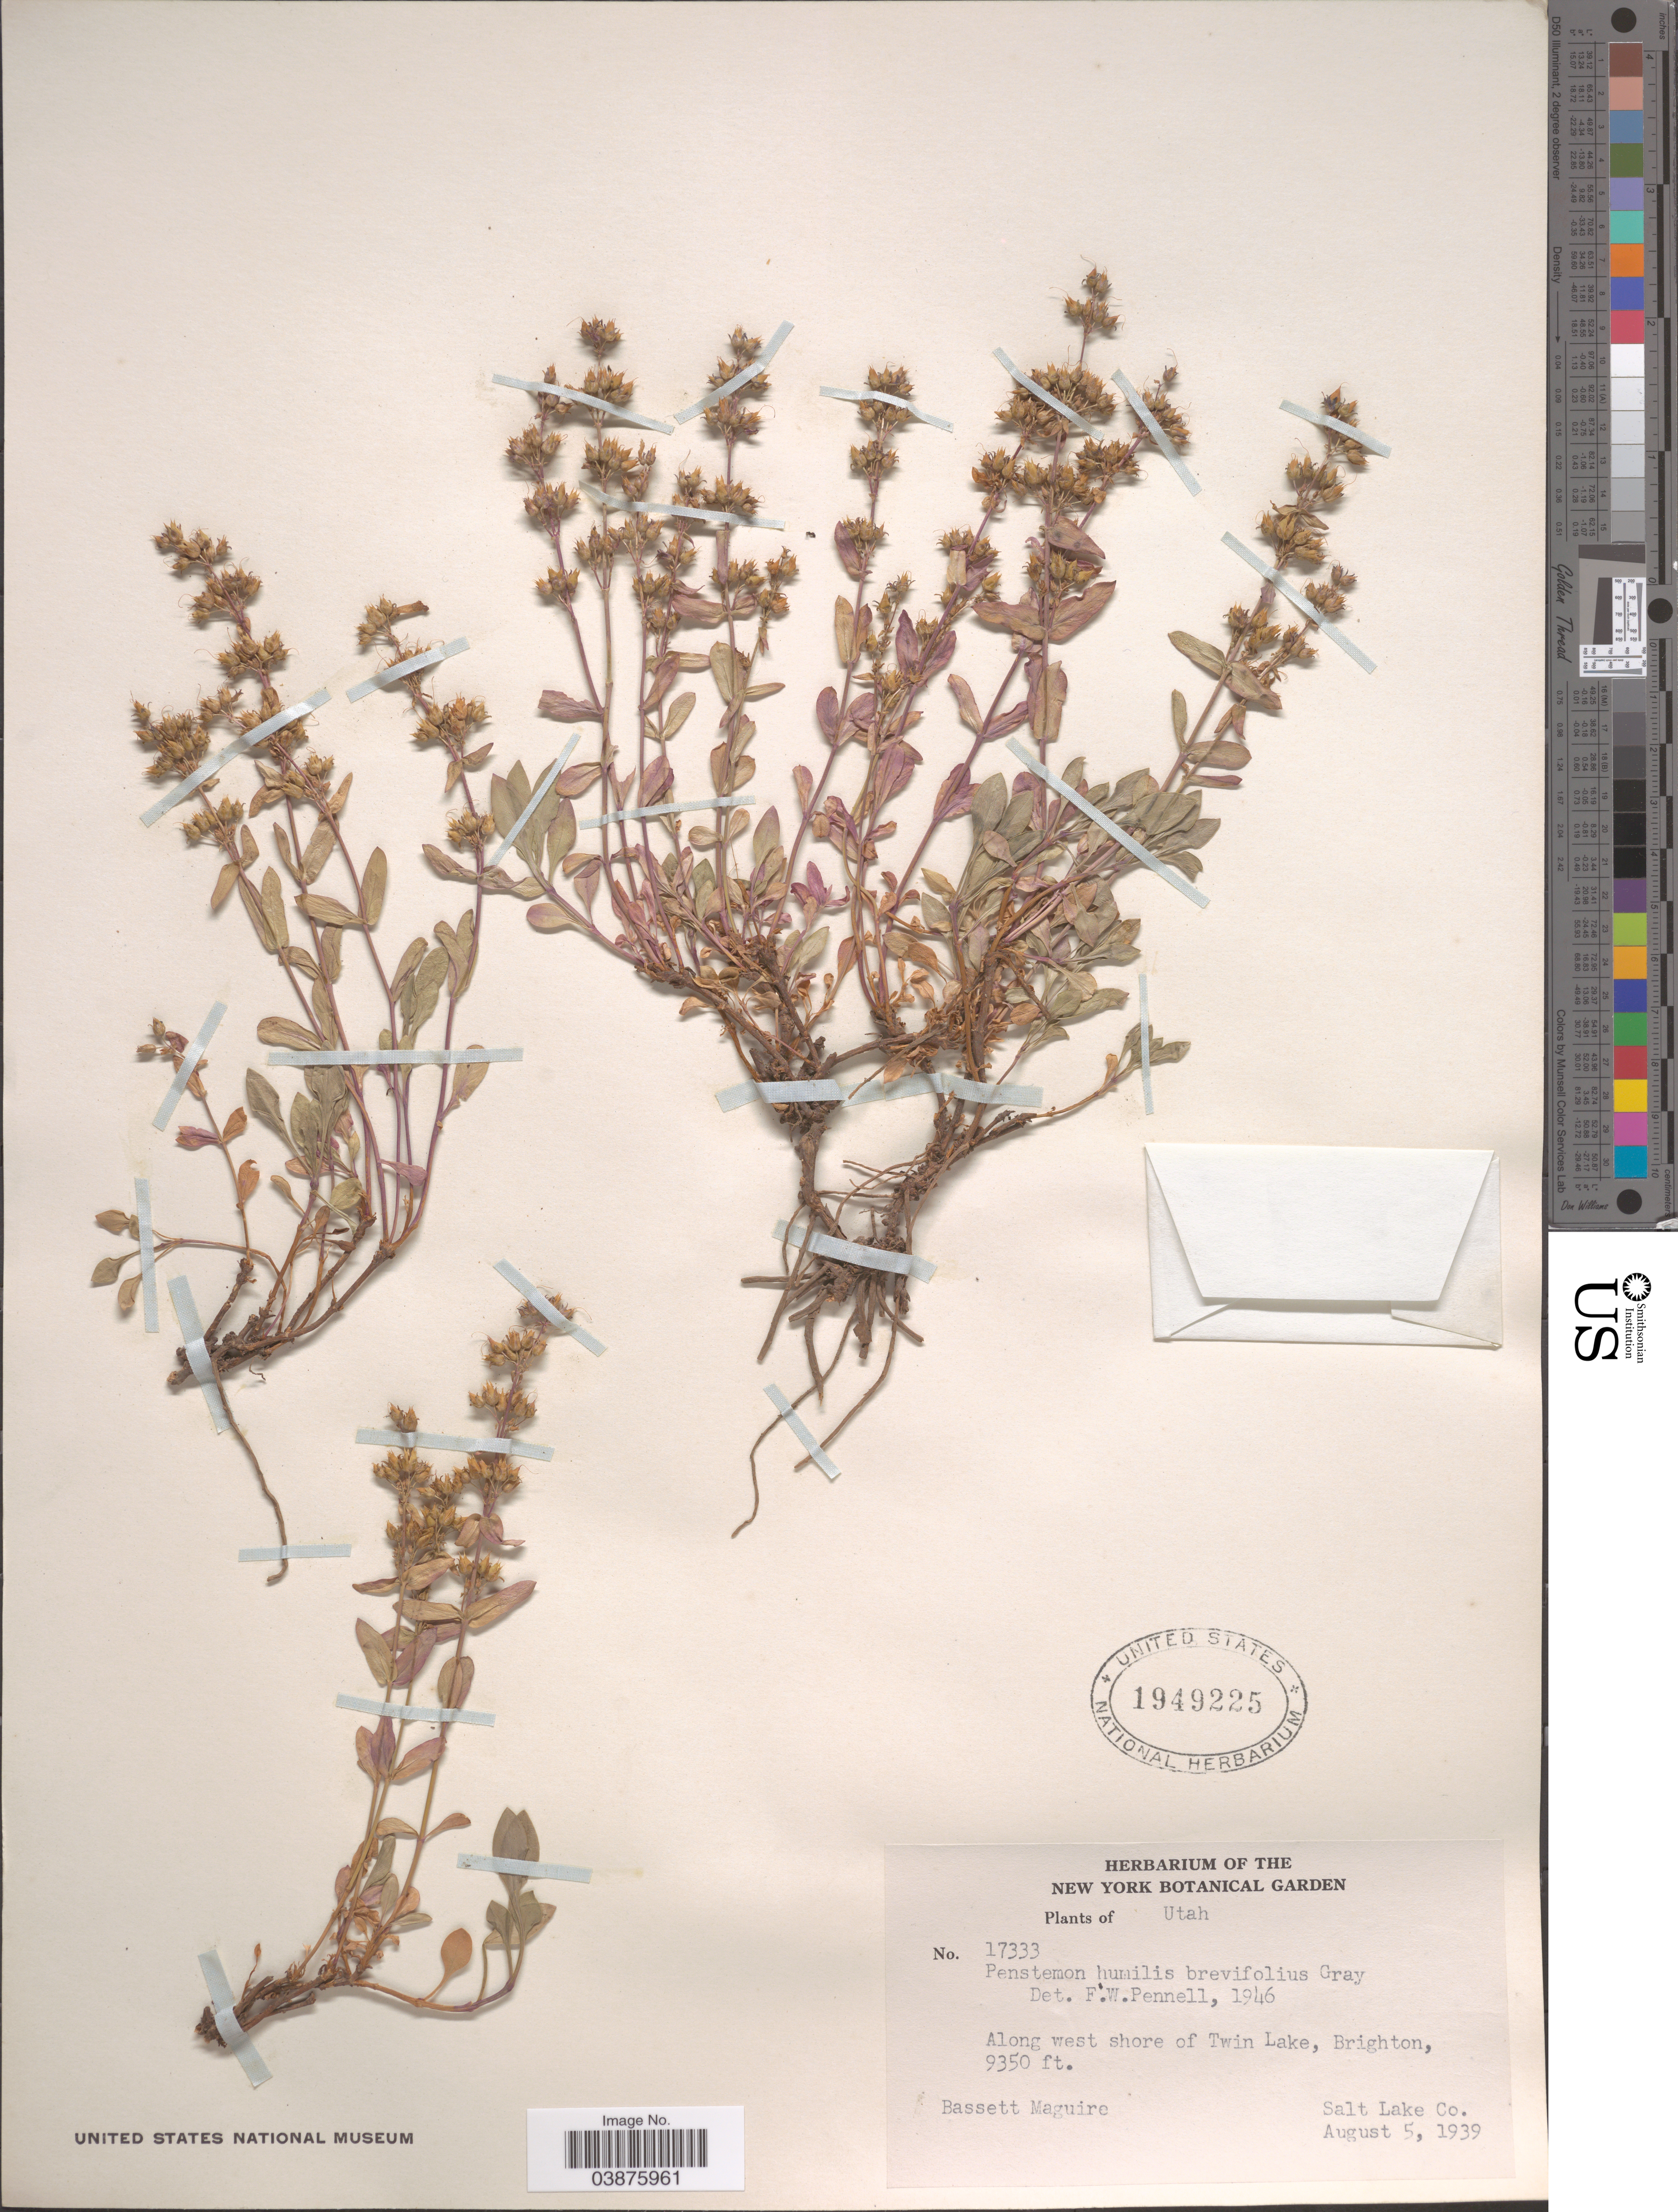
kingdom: Plantae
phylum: Tracheophyta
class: Magnoliopsida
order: Lamiales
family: Plantaginaceae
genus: Penstemon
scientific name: Penstemon humilis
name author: Nutt. ex A. Gray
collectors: B. Maguire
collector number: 17333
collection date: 1939-08-05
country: United States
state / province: Utah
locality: Along west shore of Twin Lake, Brighton, Salt Lake Co.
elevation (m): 2850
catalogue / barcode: US 1949225